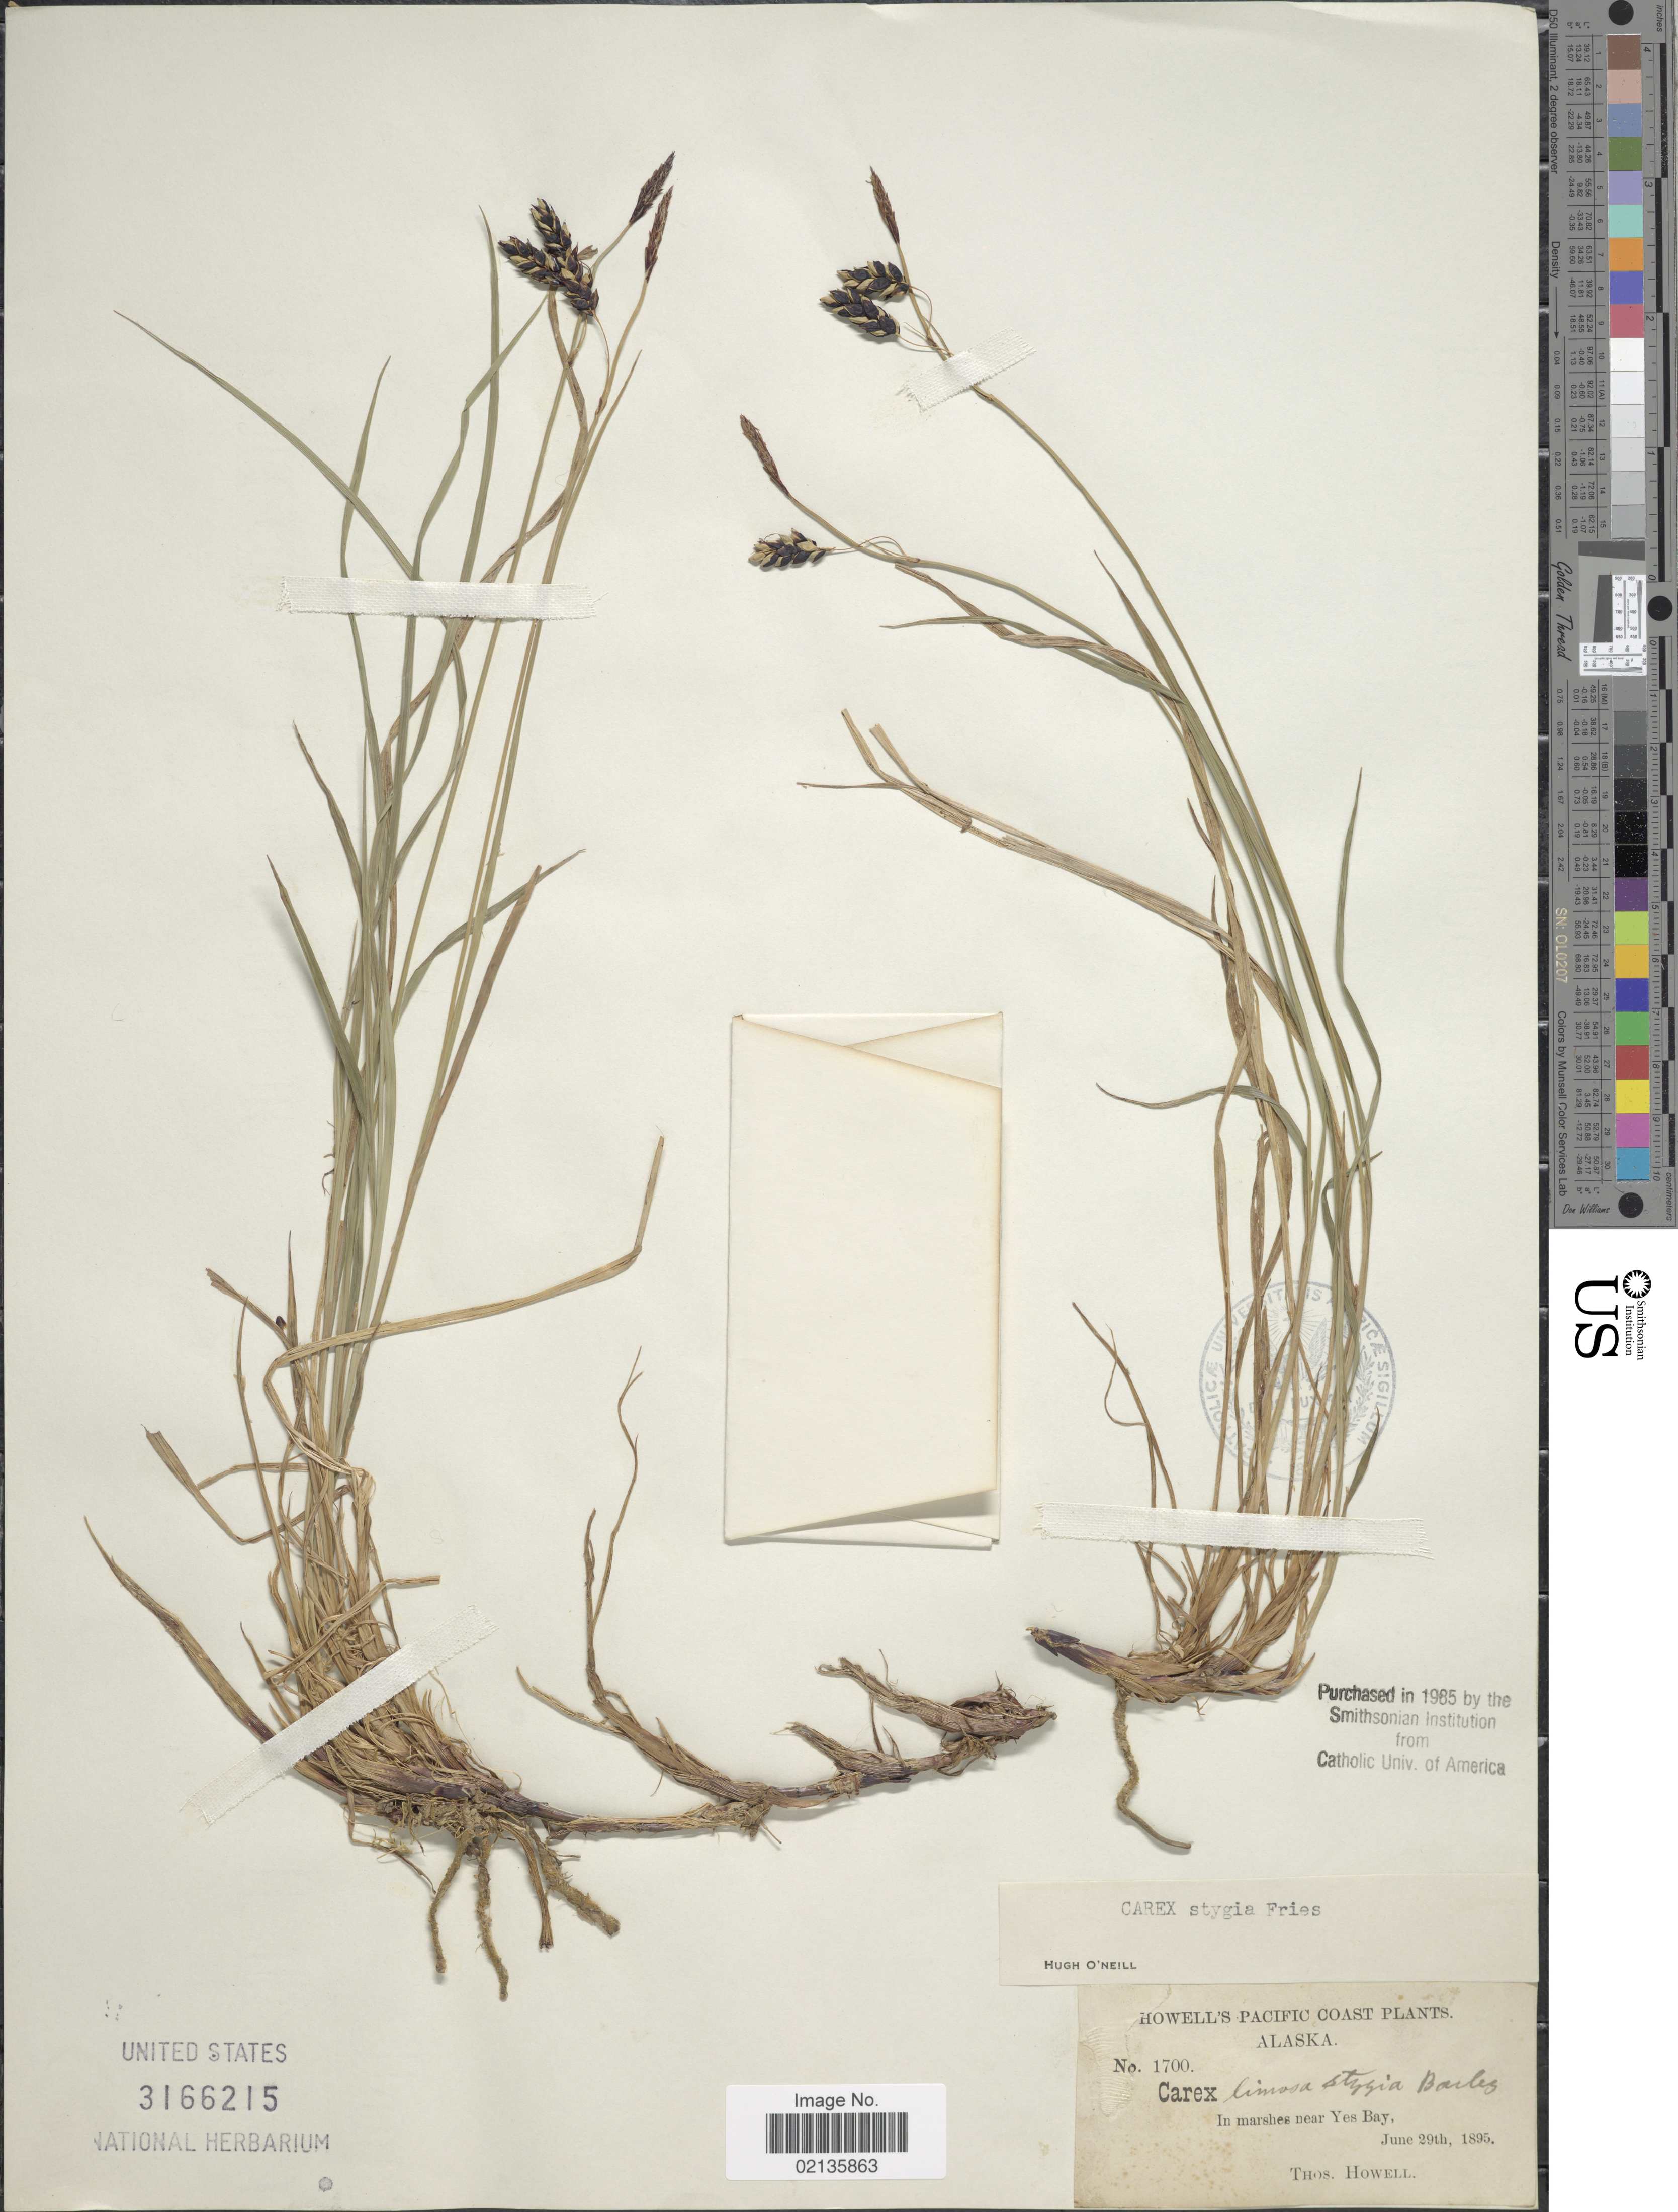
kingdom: Plantae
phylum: Tracheophyta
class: Liliopsida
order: Poales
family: Cyperaceae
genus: Carex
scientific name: Carex x stygia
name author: Fr.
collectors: T. Howell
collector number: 1700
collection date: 1895-06-26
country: United States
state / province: Alaska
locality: Pacific Coast, In marshes near Yes Bay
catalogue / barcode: US 3166215